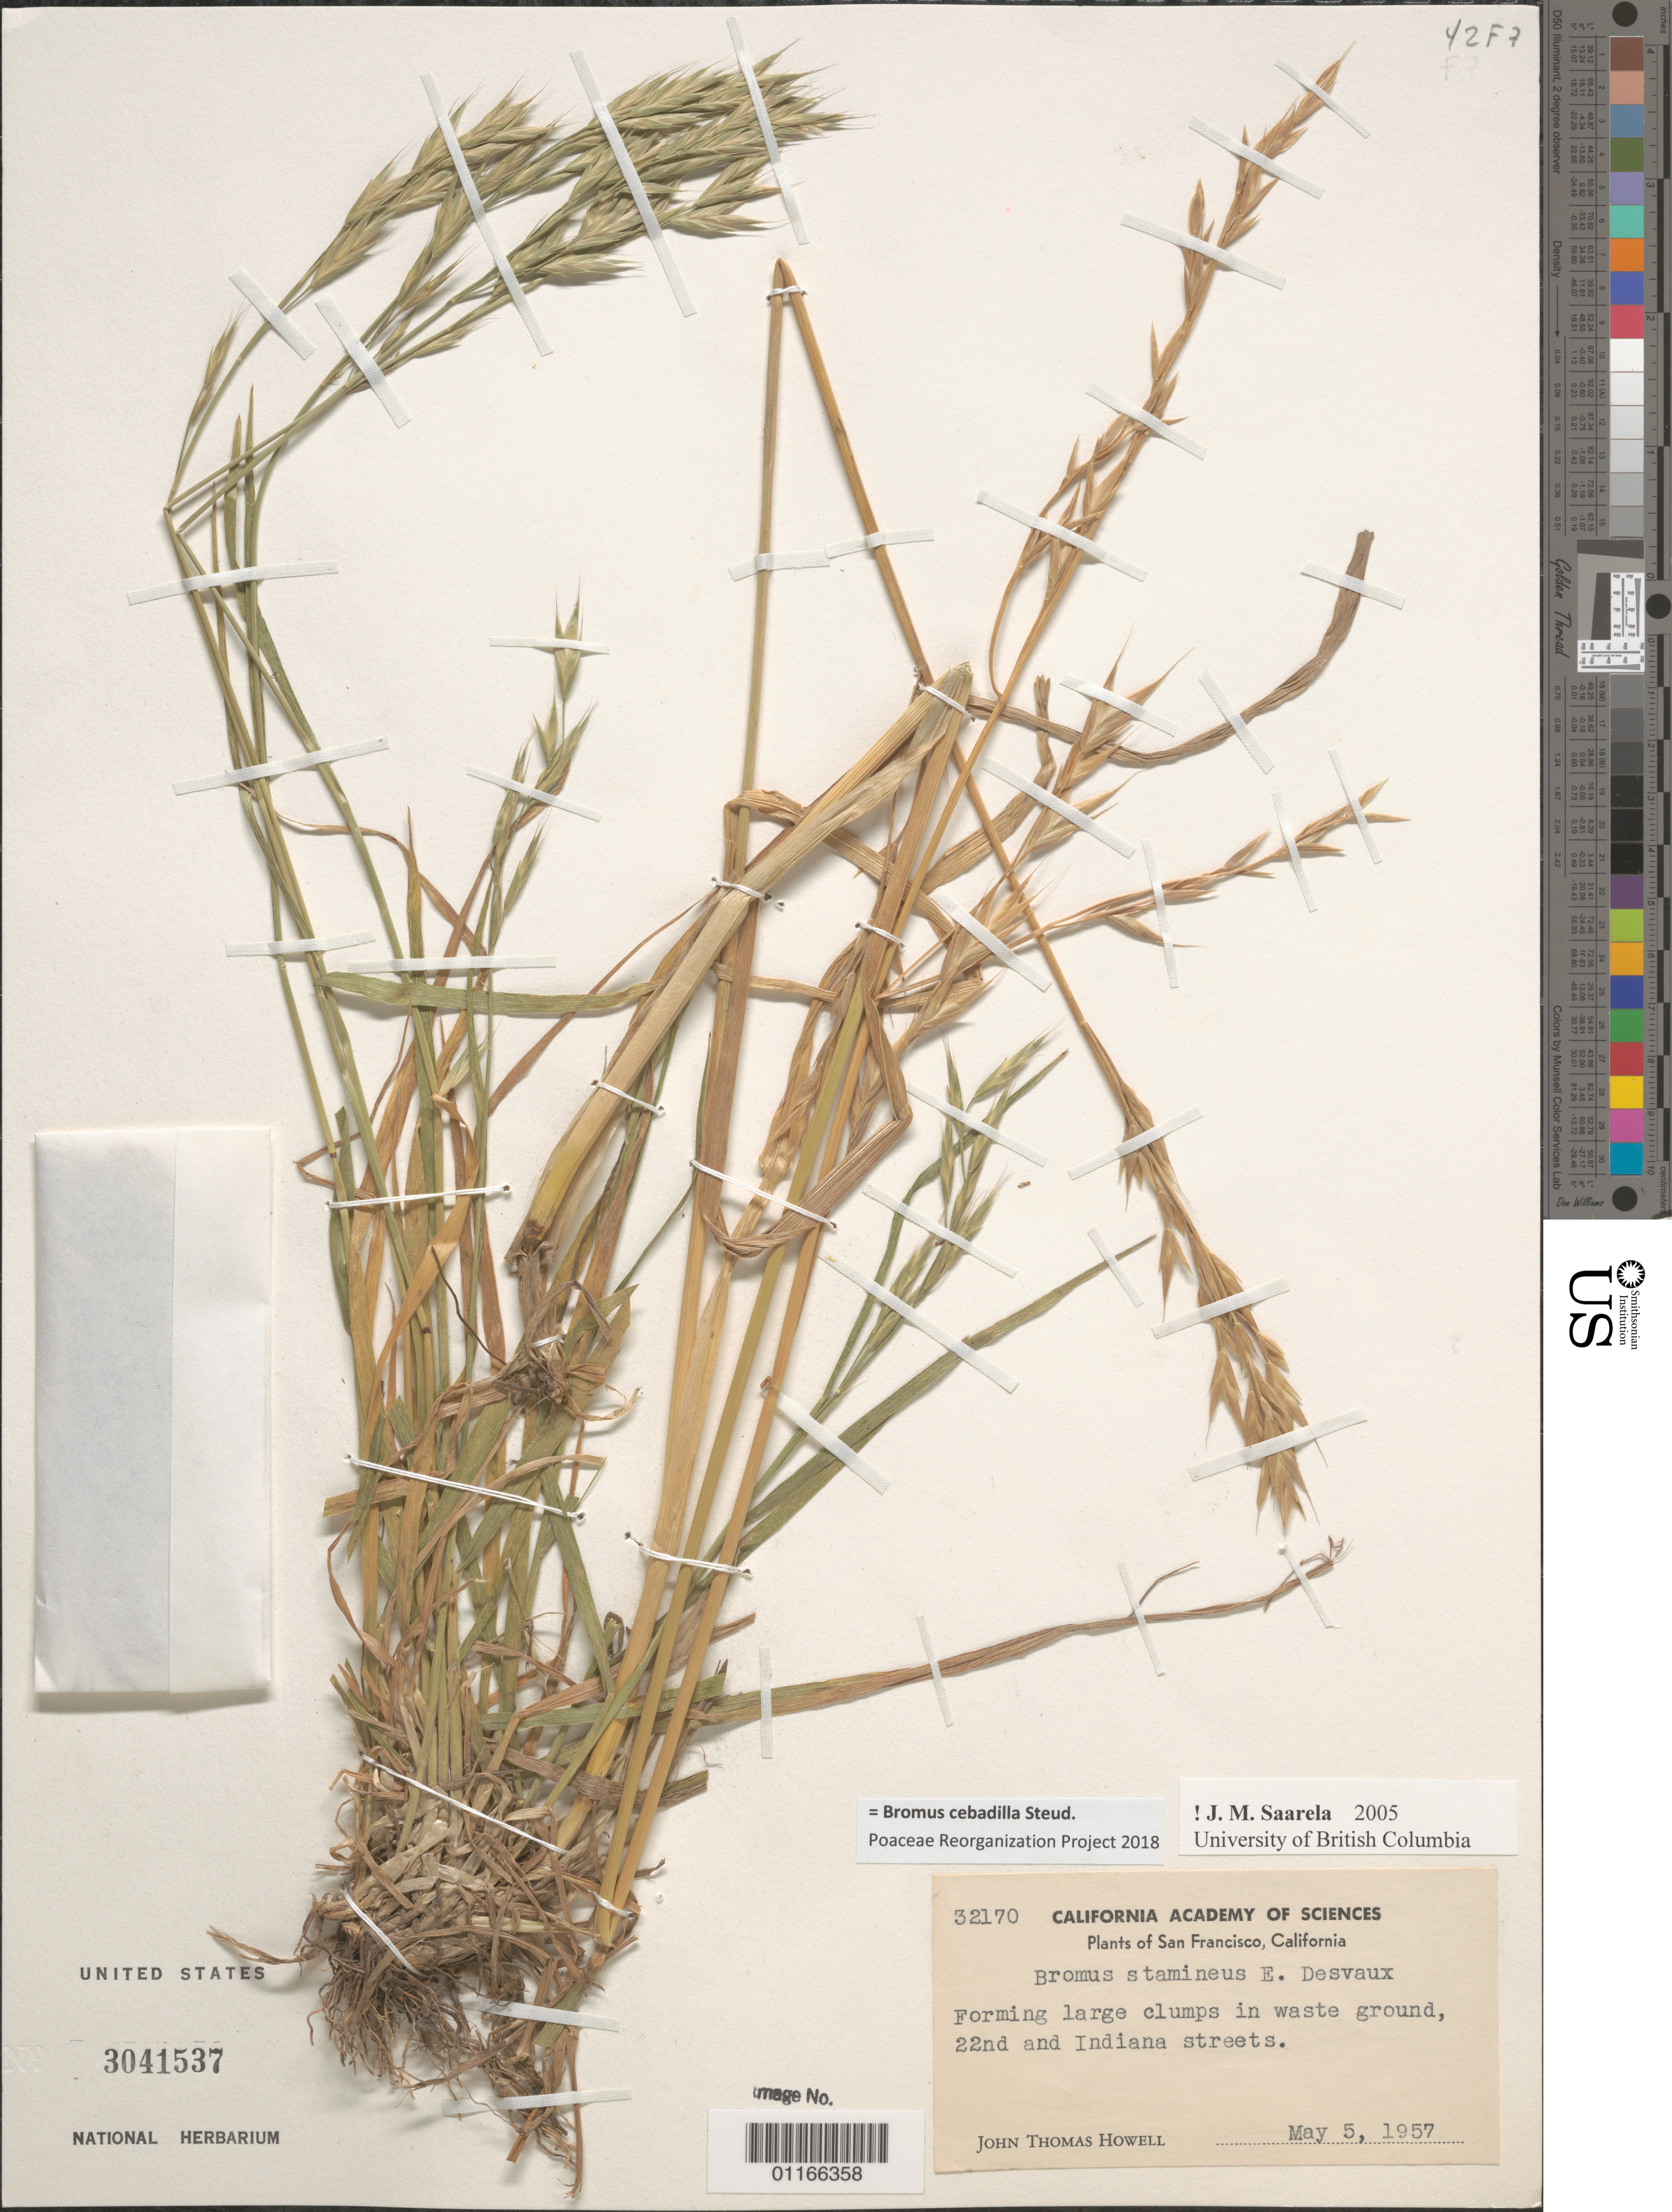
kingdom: Plantae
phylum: Tracheophyta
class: Liliopsida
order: Poales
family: Poaceae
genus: Bromus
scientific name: Bromus cebadilla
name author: Steud.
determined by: Poaceae Reorganization Project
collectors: J. T. Howell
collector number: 32170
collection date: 1957-05-05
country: United States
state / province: California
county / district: San Francisco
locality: San Francisco.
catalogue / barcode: US 3041537